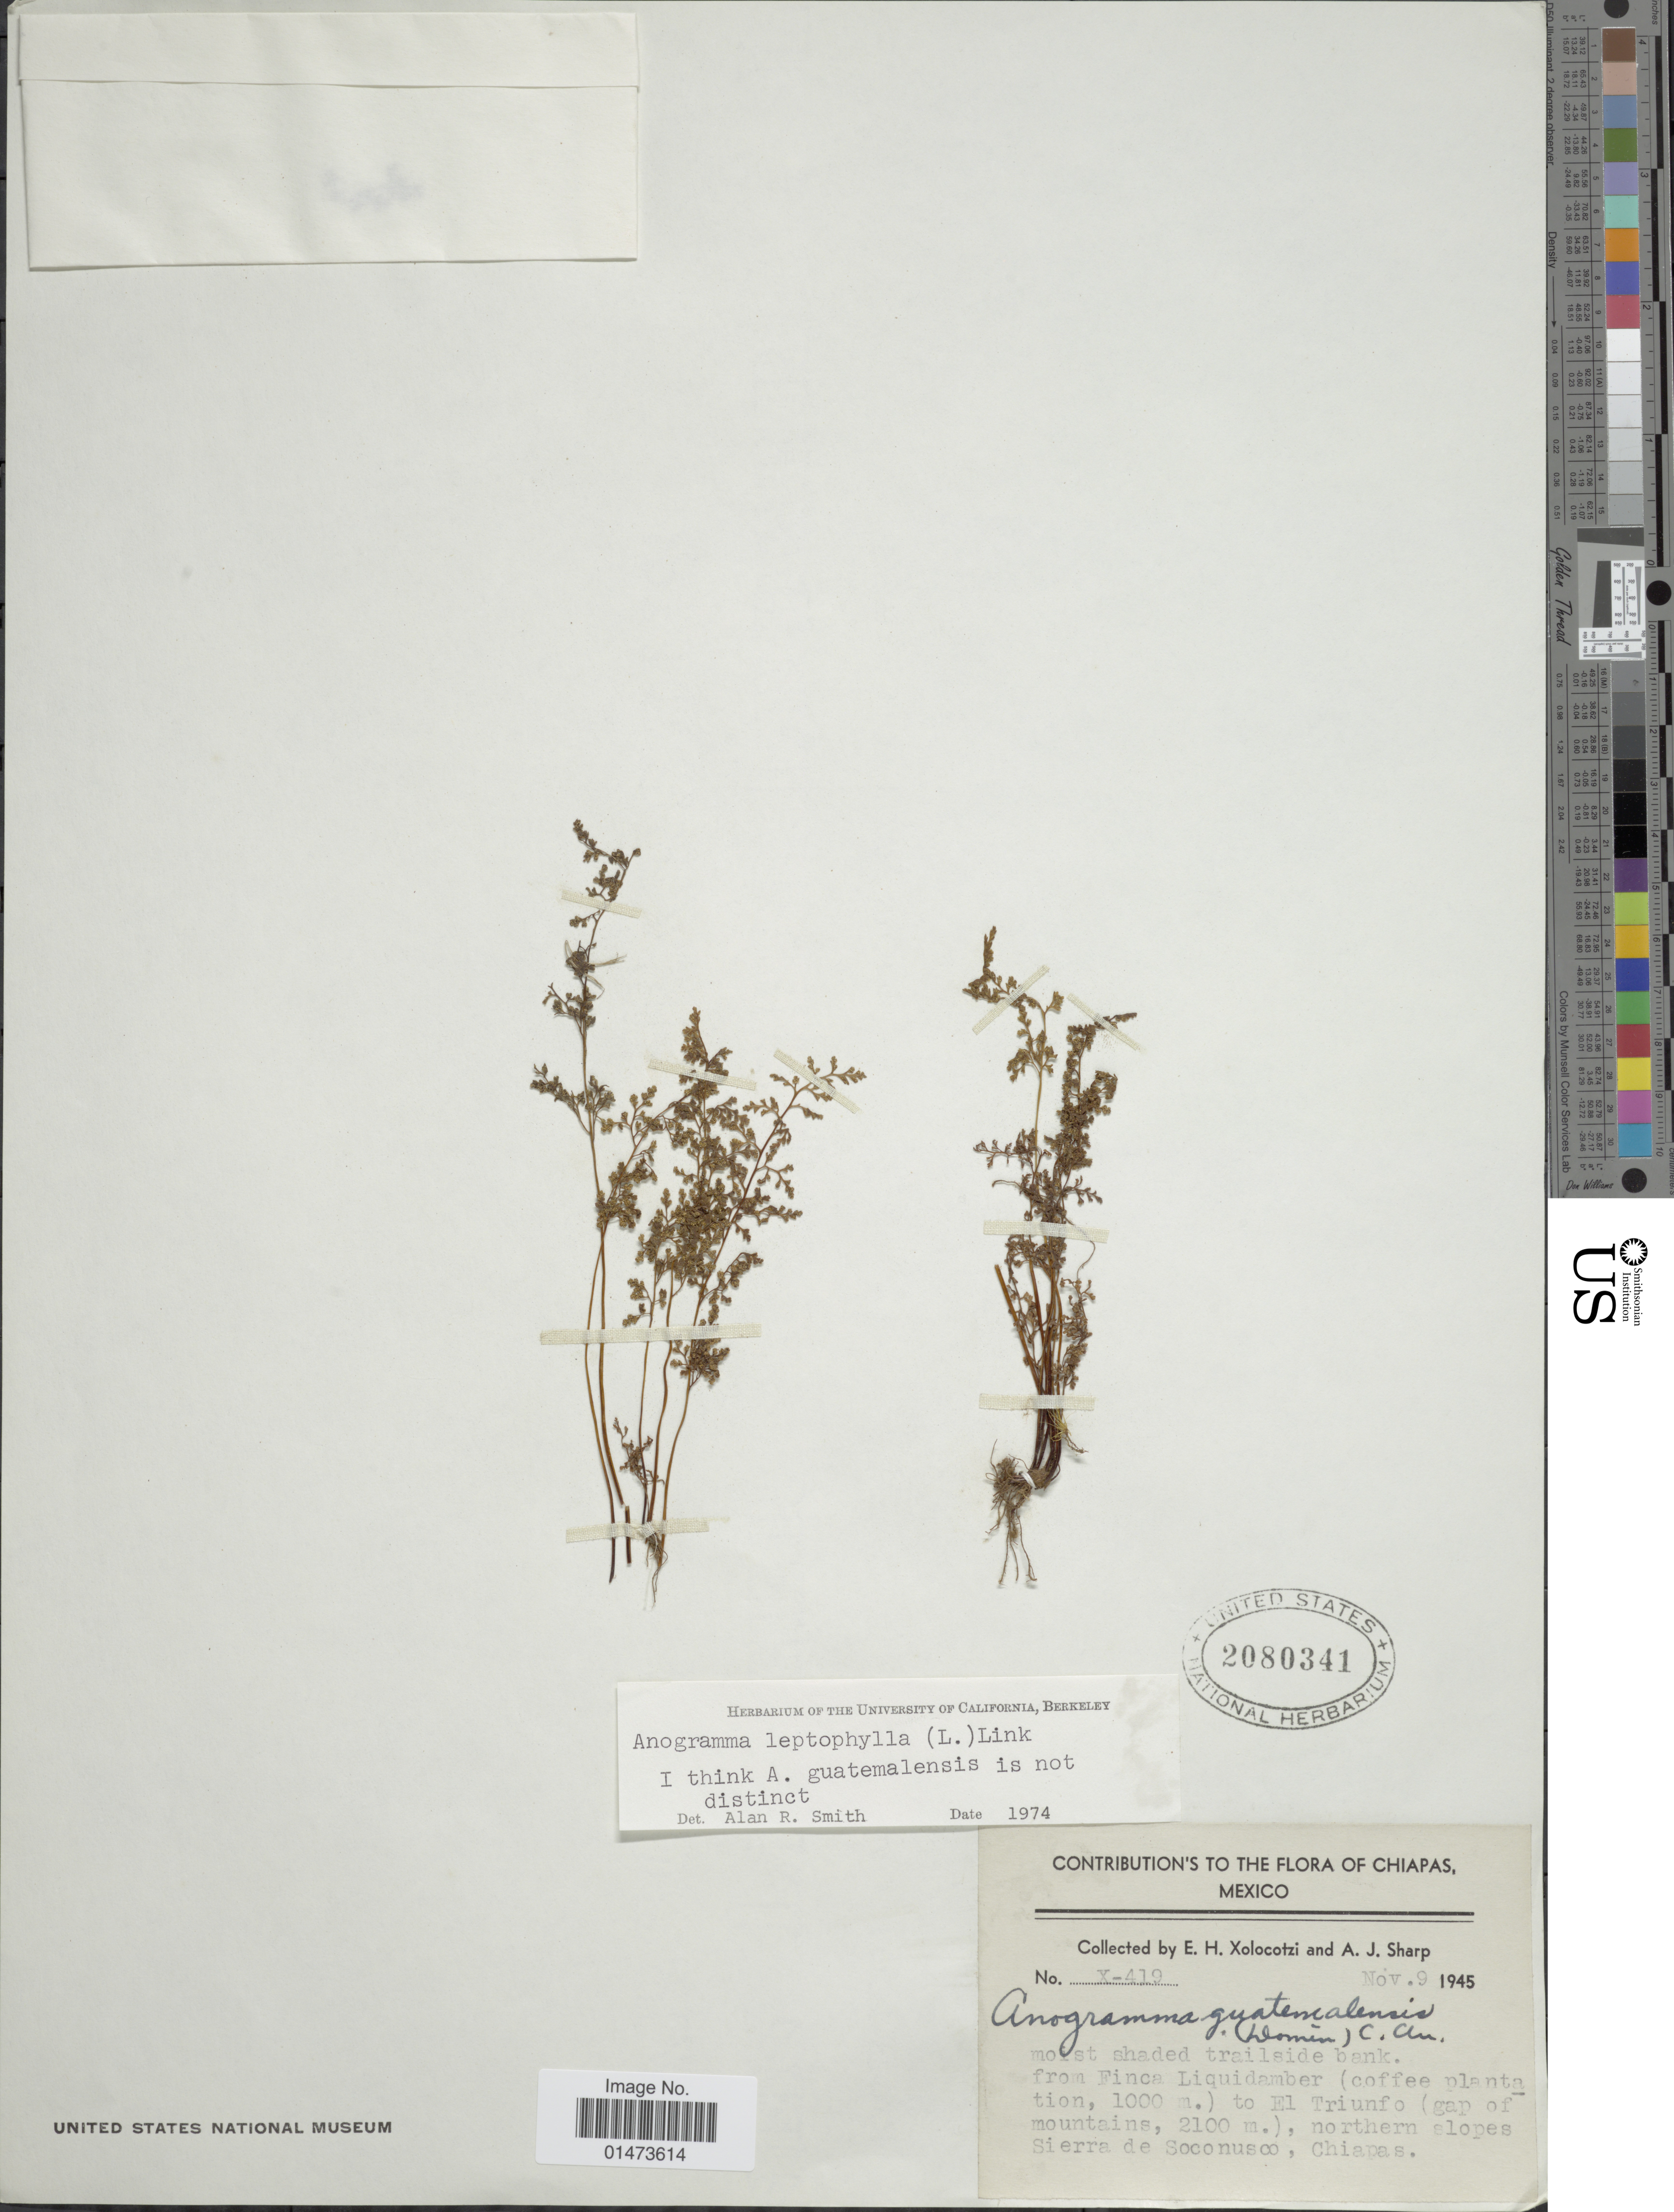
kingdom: Plantae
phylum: Tracheophyta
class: Polypodiopsida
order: Polypodiales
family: Pteridaceae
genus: Anogramma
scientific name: Anogramma leptophylla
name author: (L.) Link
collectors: E. I. Hernández-X. & A. J. Sharp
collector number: X-419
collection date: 1945-11-09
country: Mexico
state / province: Chiapas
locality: Moist shaded trailside bank, from Finca Liquidamber (coffee plantation) to El Triunfo (gap of mountains), northern slopes Sierra de Soconusco.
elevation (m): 1000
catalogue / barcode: US 2080341